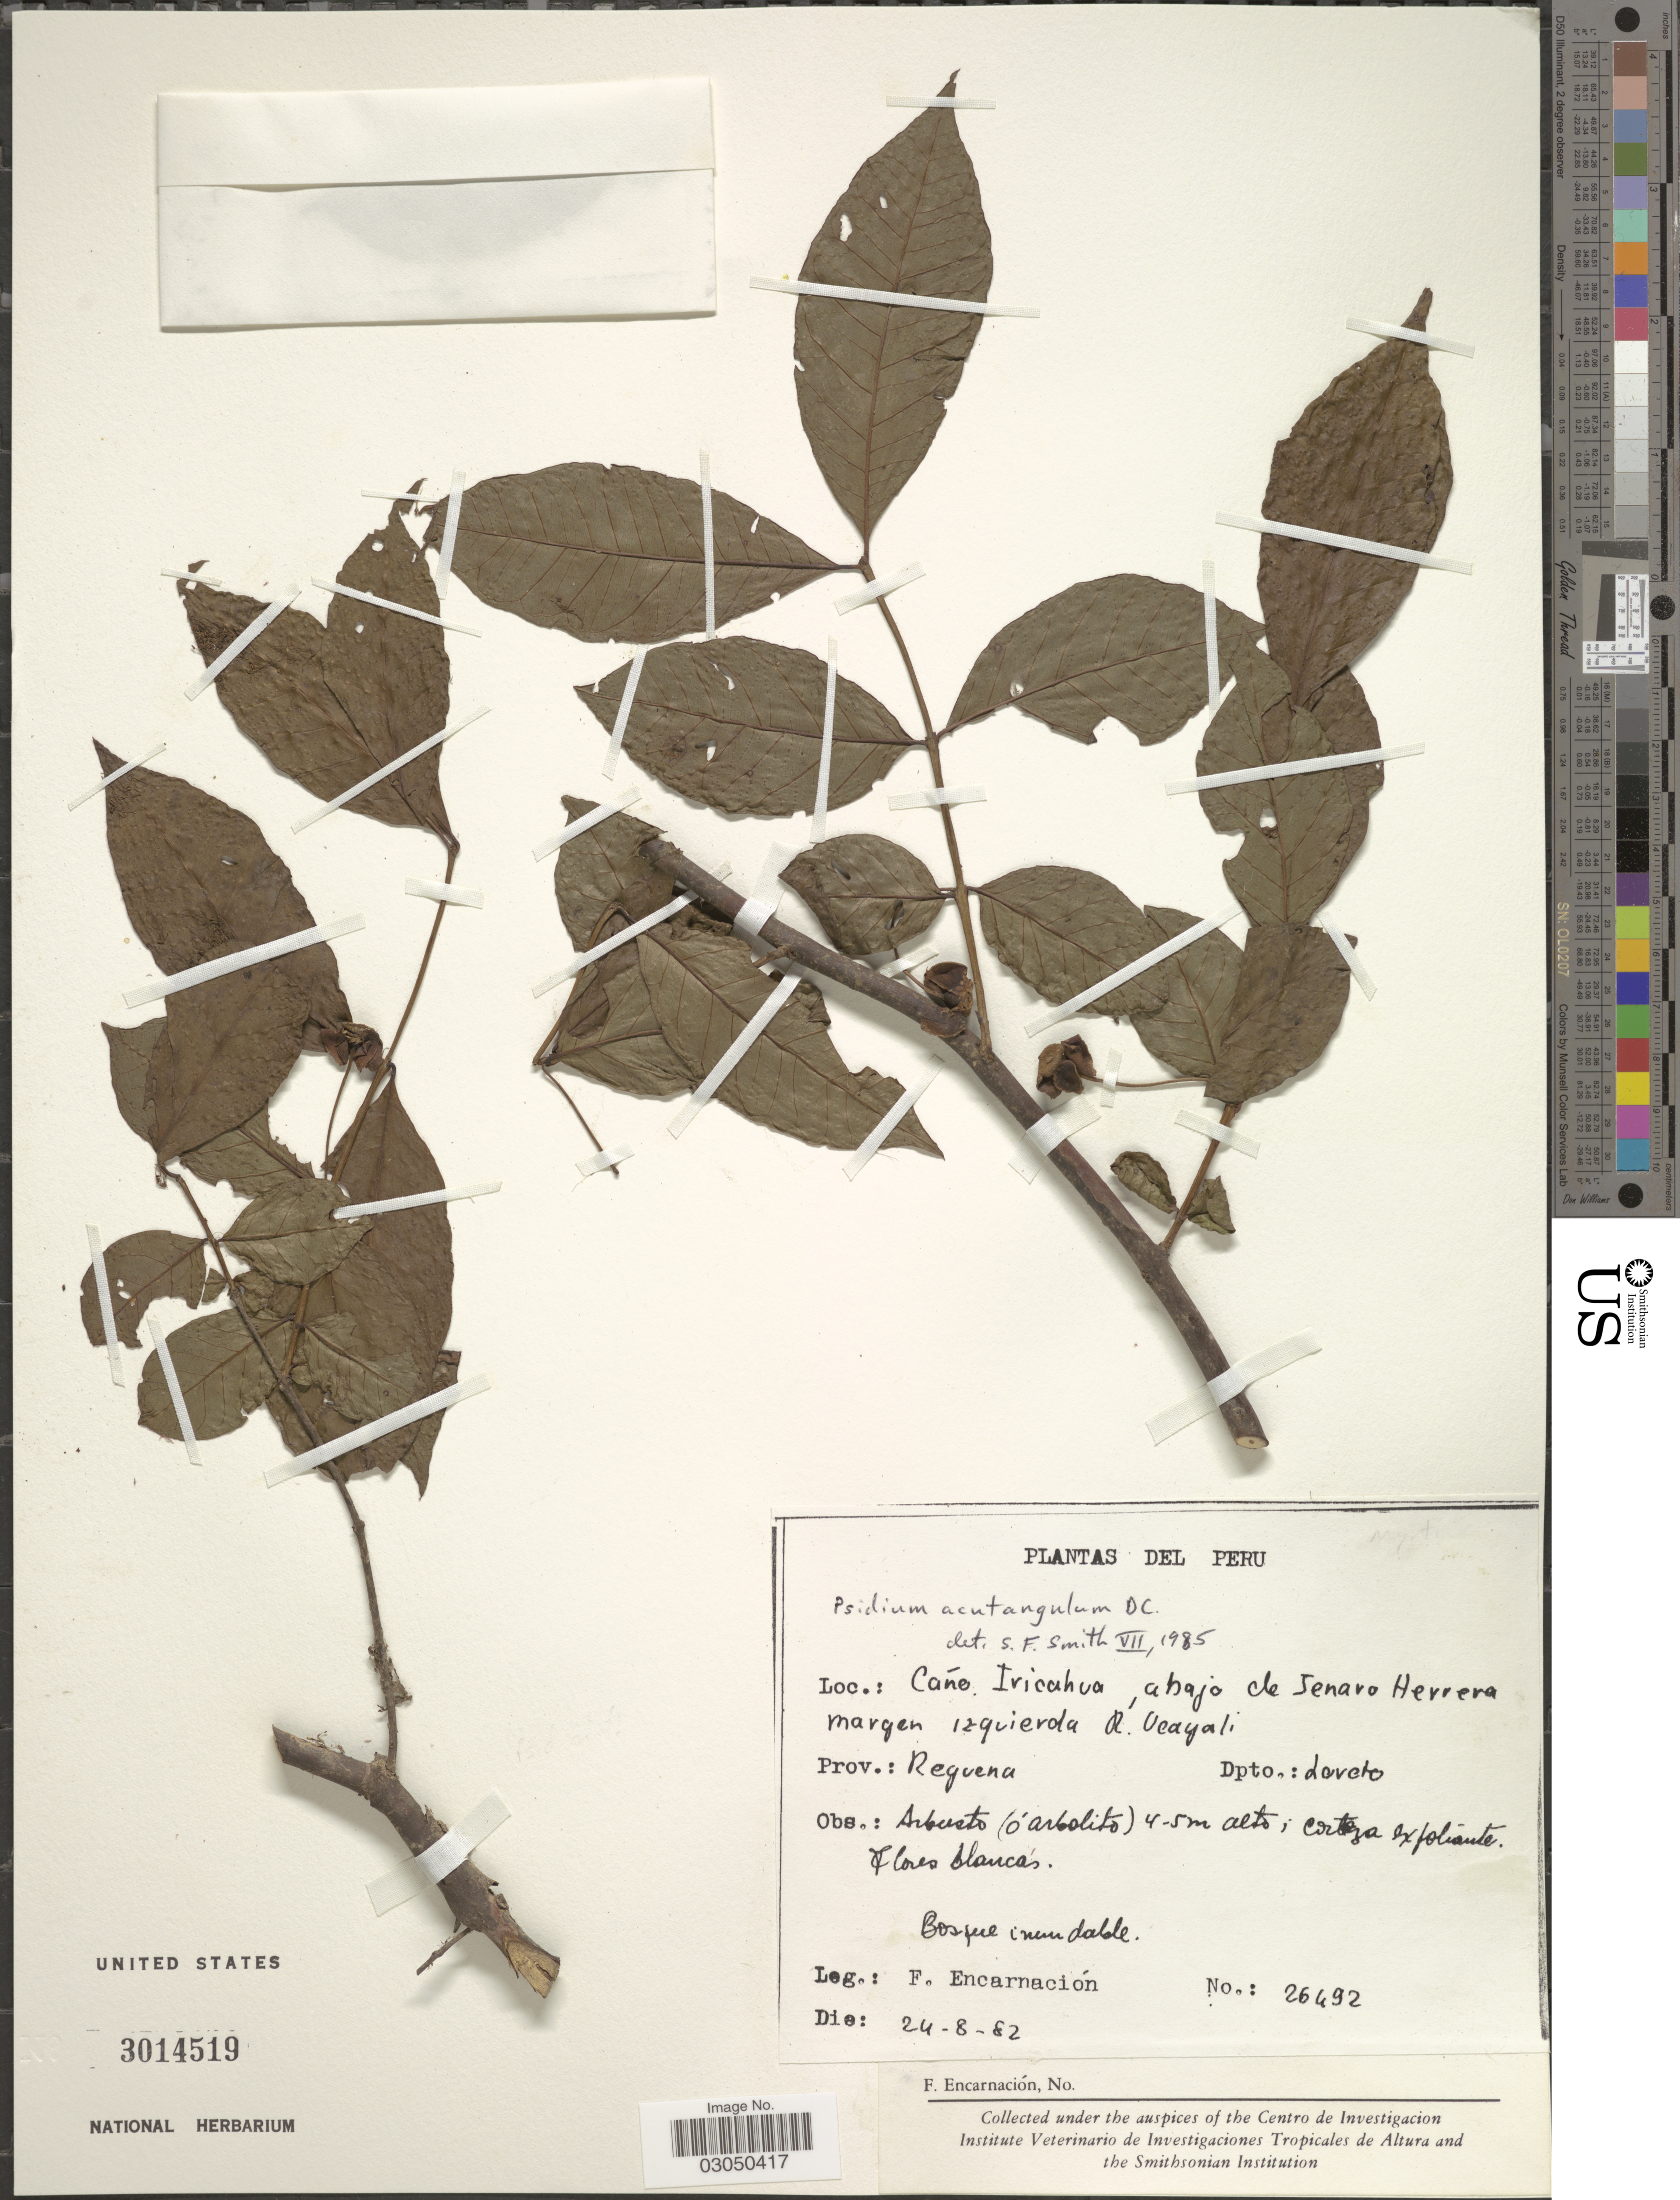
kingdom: Plantae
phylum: Tracheophyta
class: Magnoliopsida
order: Myrtales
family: Myrtaceae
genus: Psidium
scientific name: Psidium acutangulum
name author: (DC.) DC.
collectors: F. Encarnación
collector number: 26492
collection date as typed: Transcribed d/m/y: 24/8/82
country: Peru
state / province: Loreto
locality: Cáno Iricahua, abajo de Jenaro Herrera margen izquierda R. Ucayali. Prov.: Reguena. Dpto.: Loreto.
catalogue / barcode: US 3014519